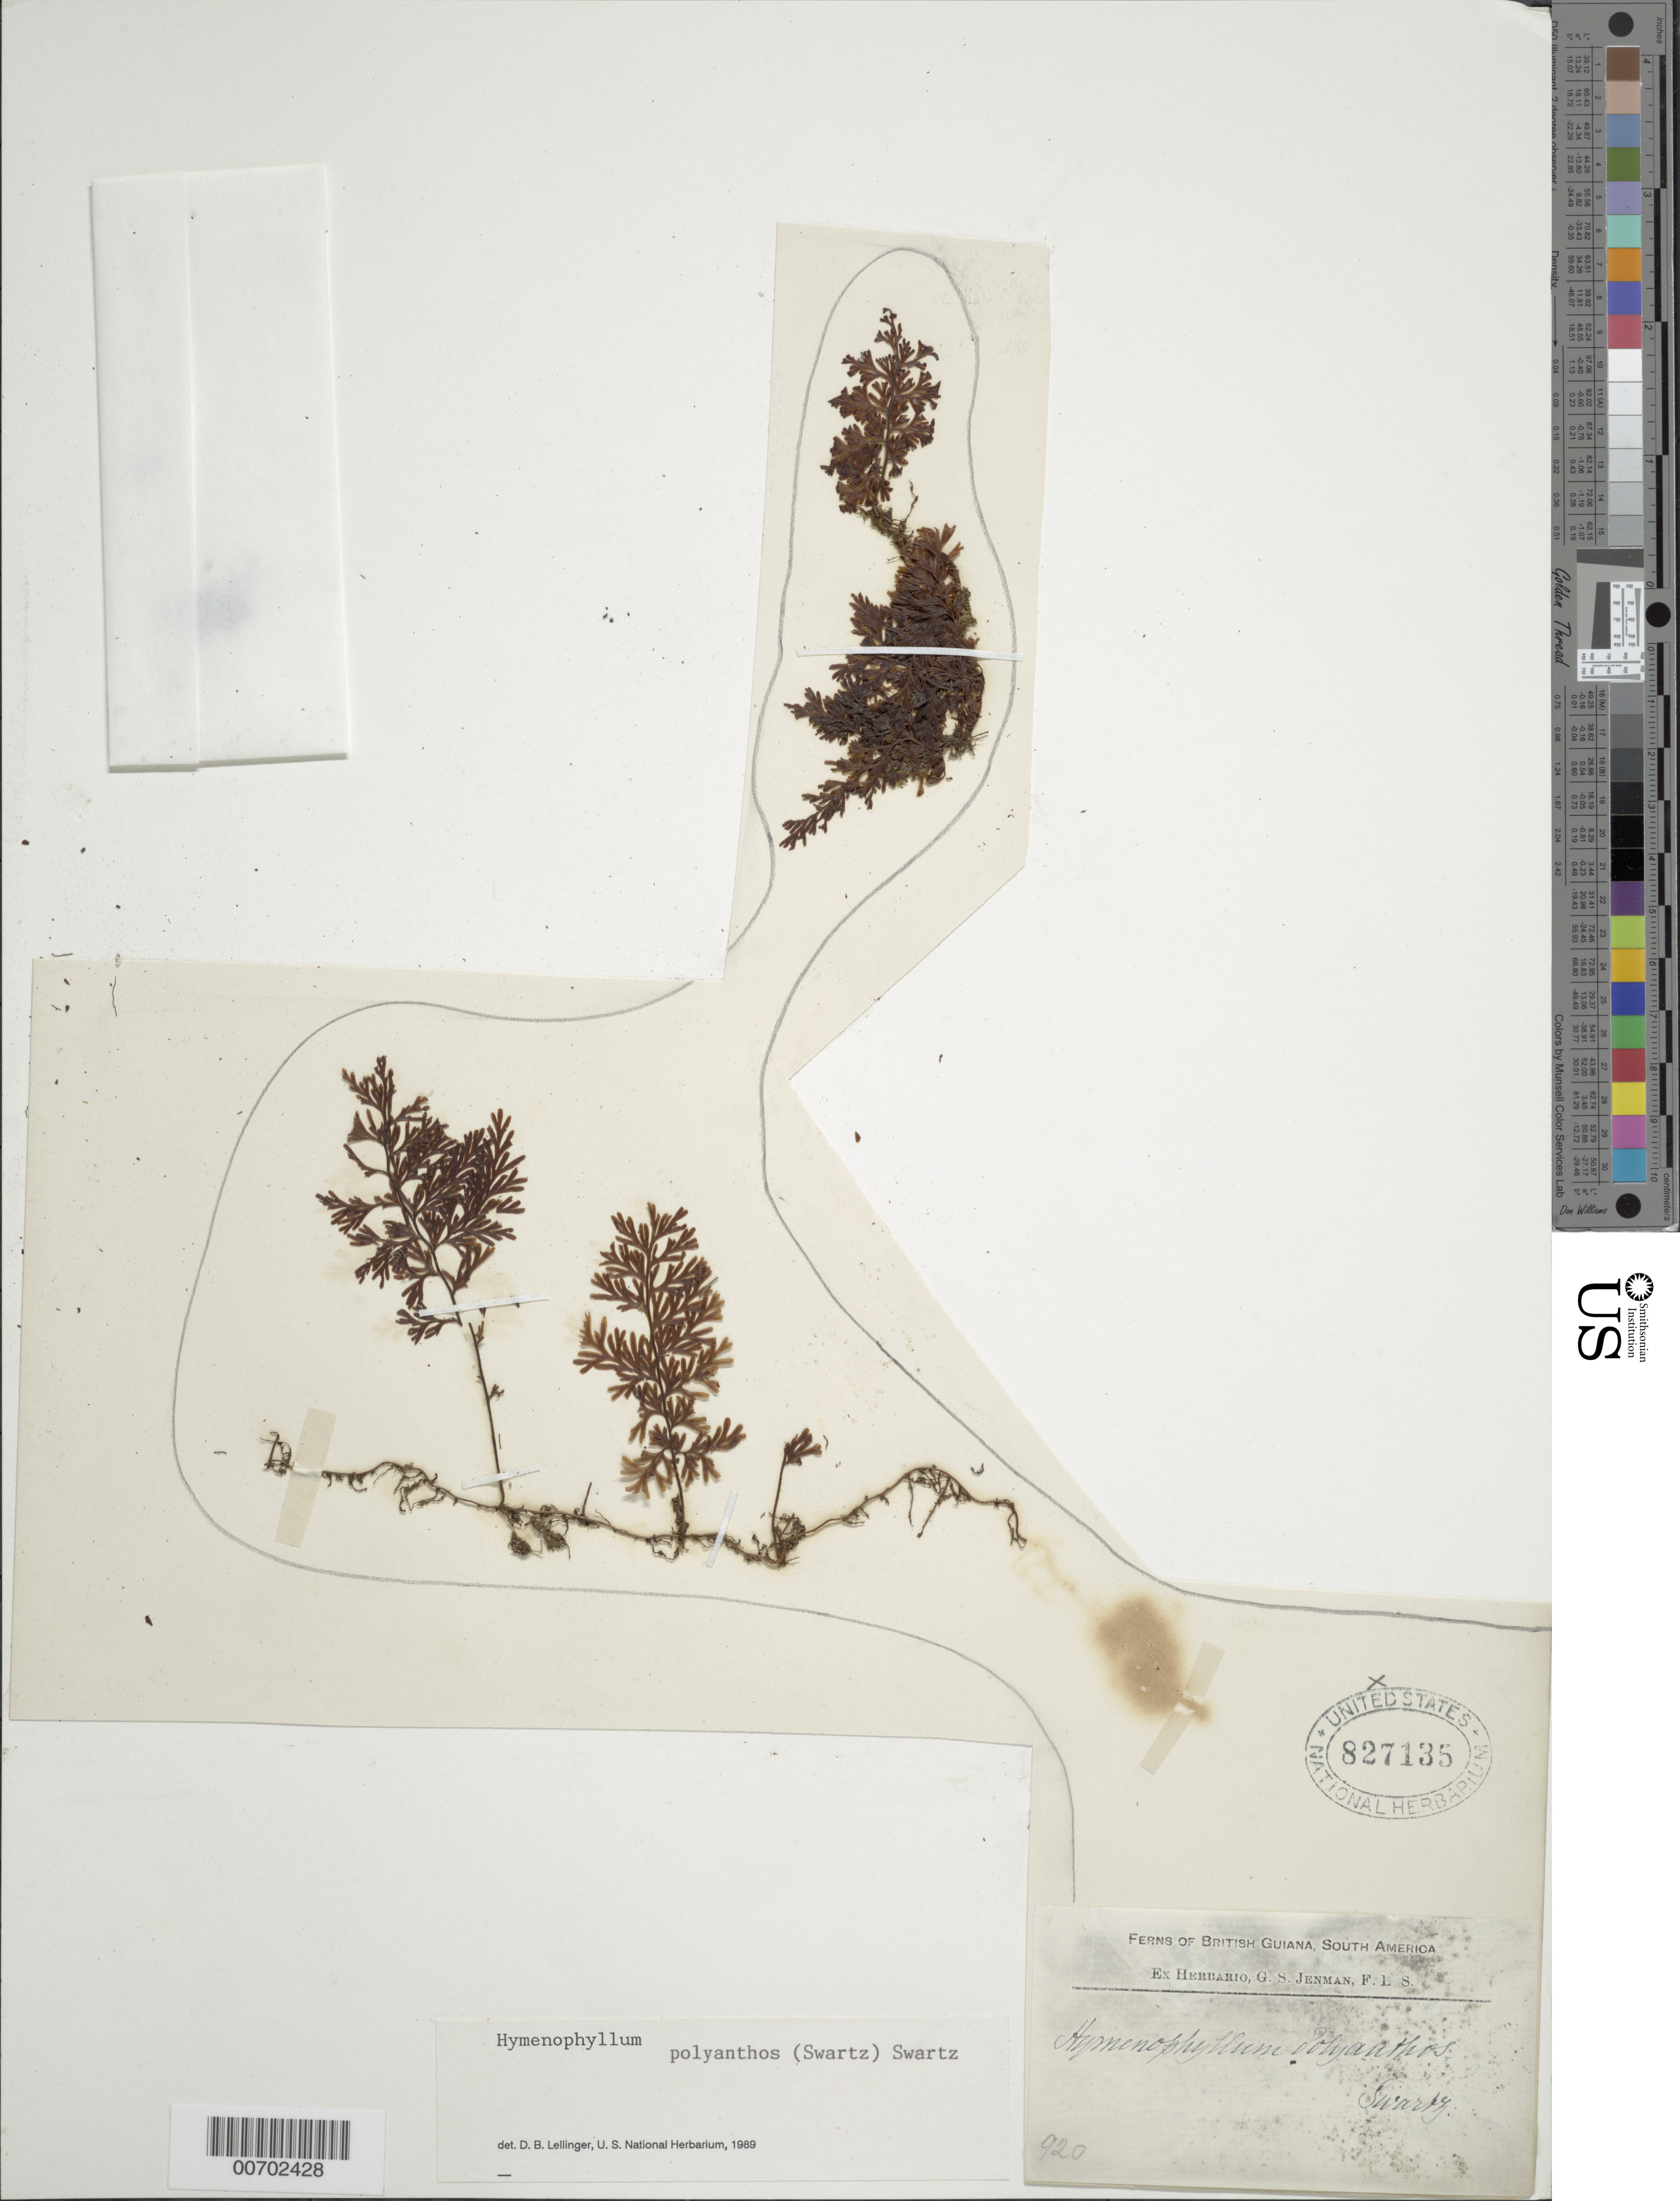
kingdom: Plantae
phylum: Tracheophyta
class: Polypodiopsida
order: Hymenophyllales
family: Hymenophyllaceae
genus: Hymenophyllum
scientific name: Hymenophyllum polyanthos var. polyanthos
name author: (Sw.) Sw.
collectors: G. S. Jenman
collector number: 920 ?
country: Guyana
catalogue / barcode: US 827135